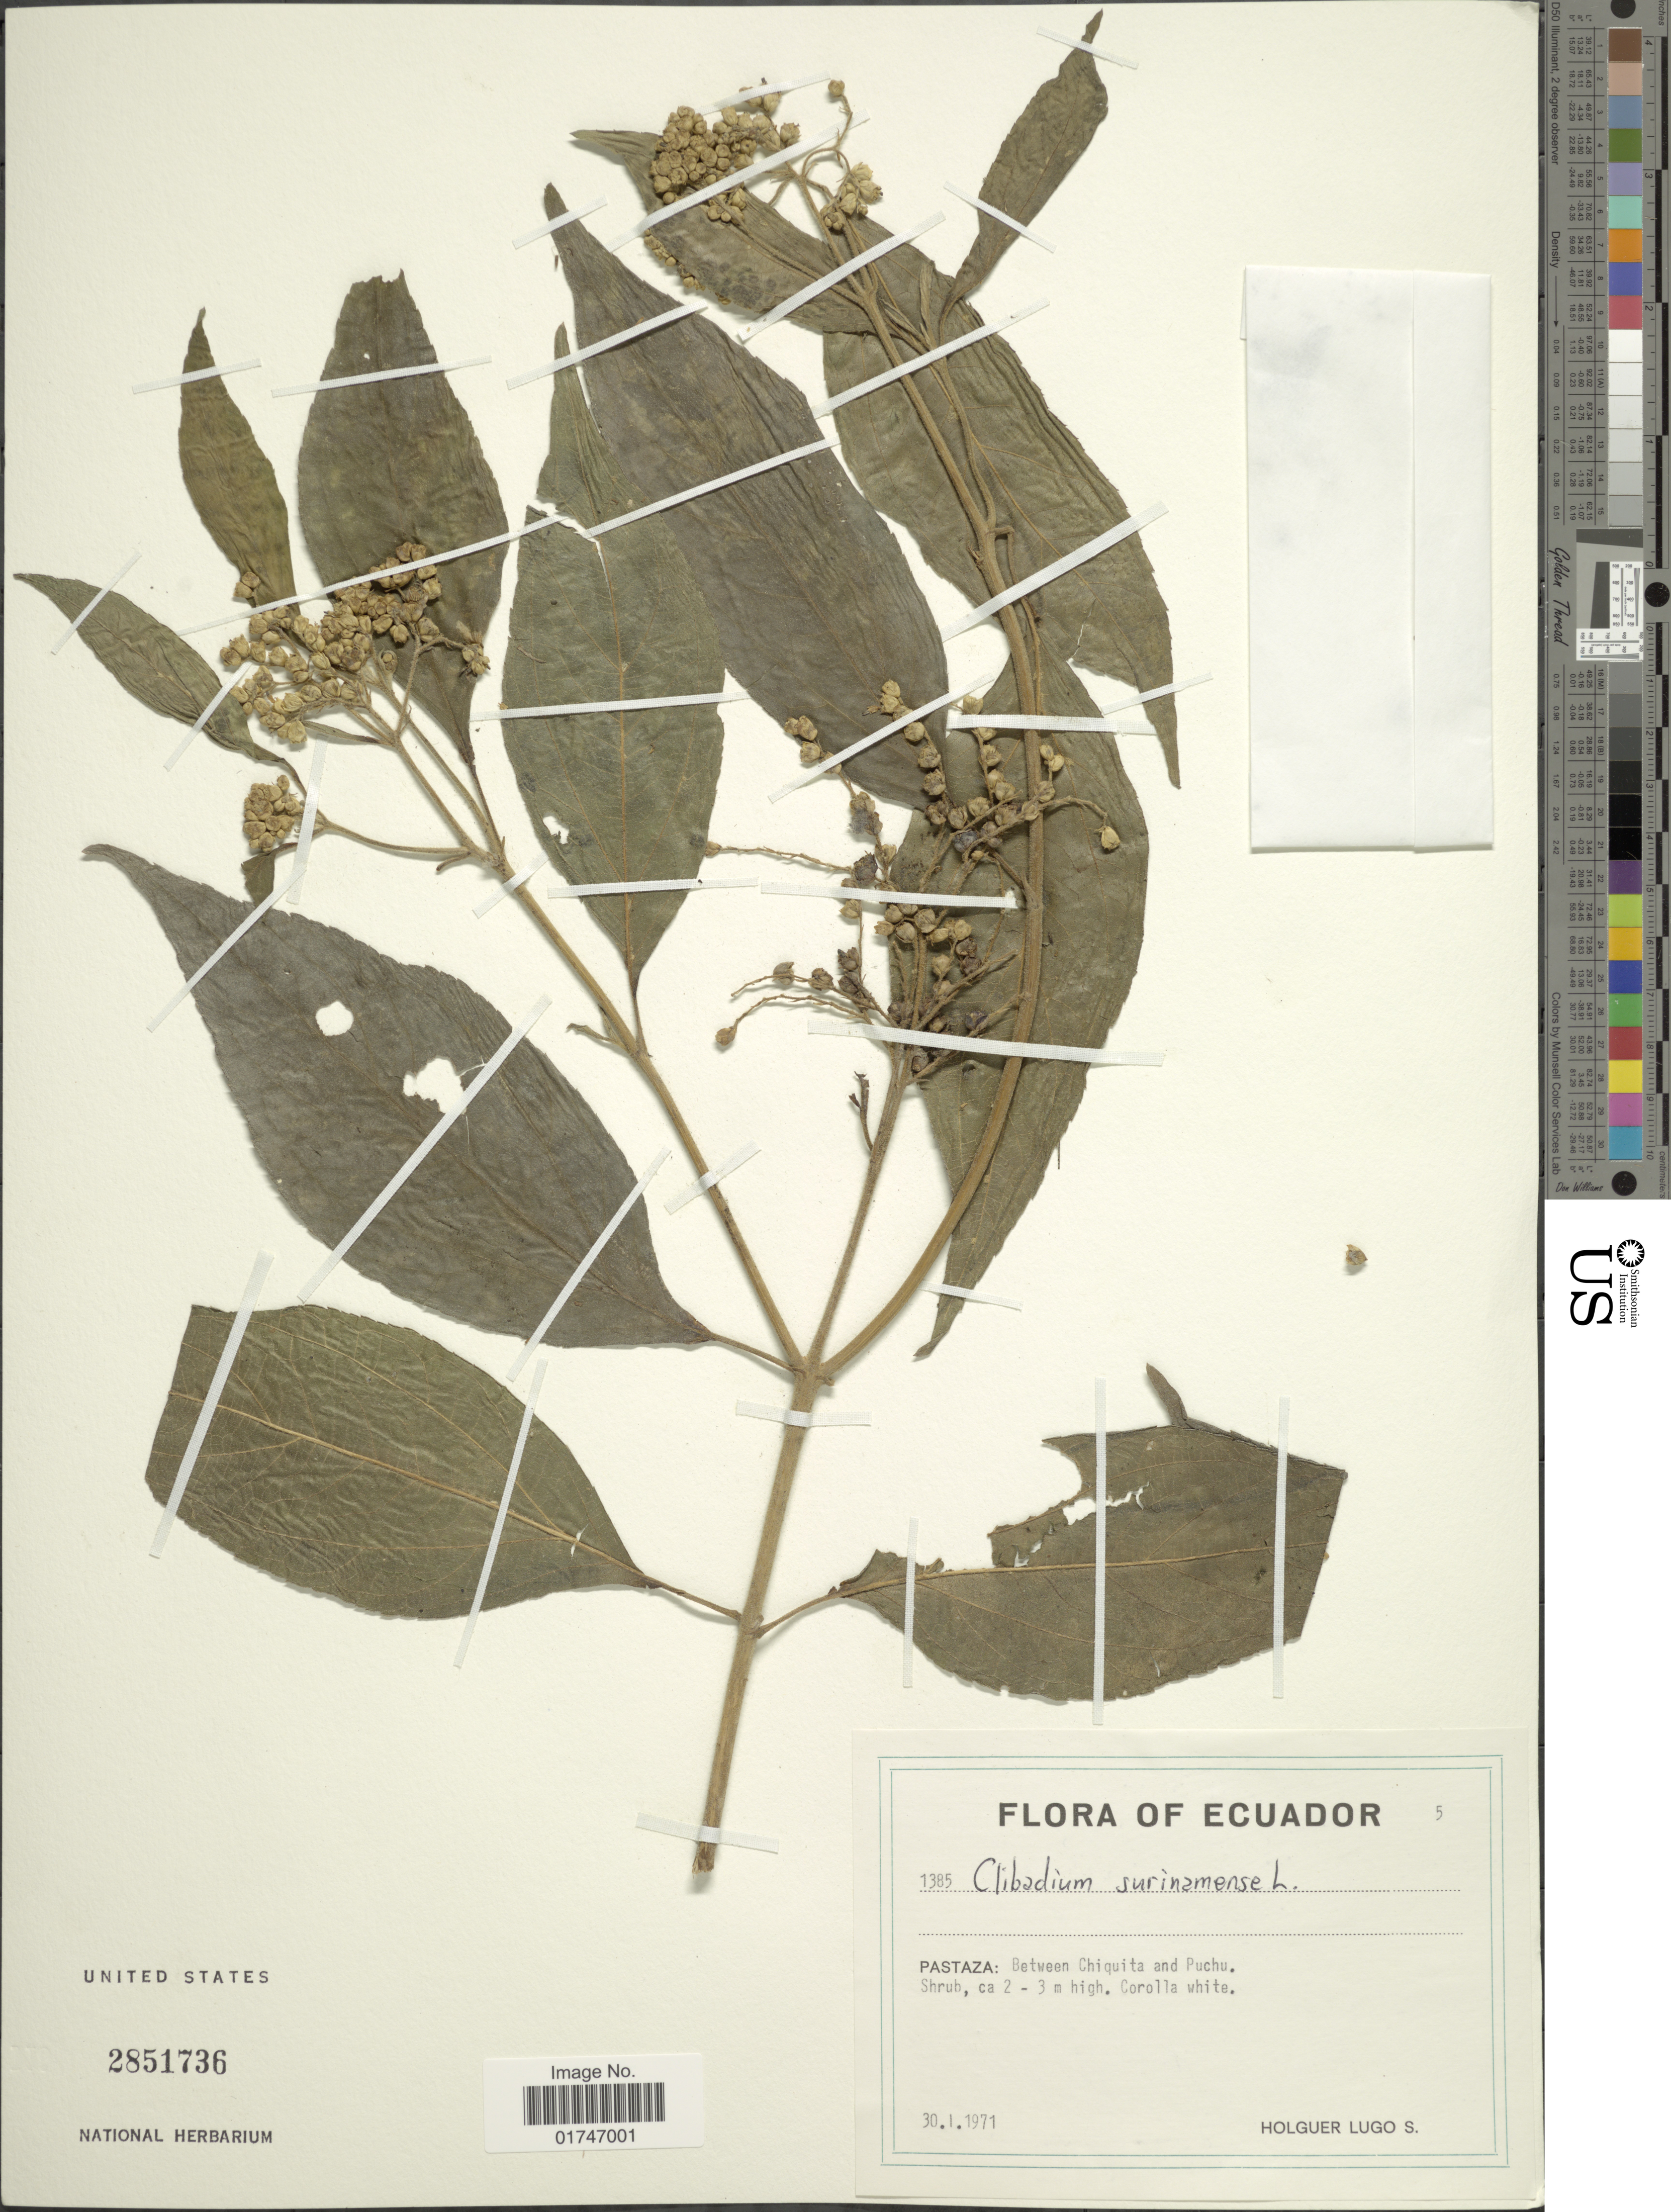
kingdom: Plantae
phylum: Tracheophyta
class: Magnoliopsida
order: Asterales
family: Asteraceae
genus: Clibadium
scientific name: Clibadium surinamense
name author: L.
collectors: H. Lugo S.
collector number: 1385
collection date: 1971-01-30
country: Ecuador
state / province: Pastaza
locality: Pastaza: Between Chiquita and Puchu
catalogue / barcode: US 2851736